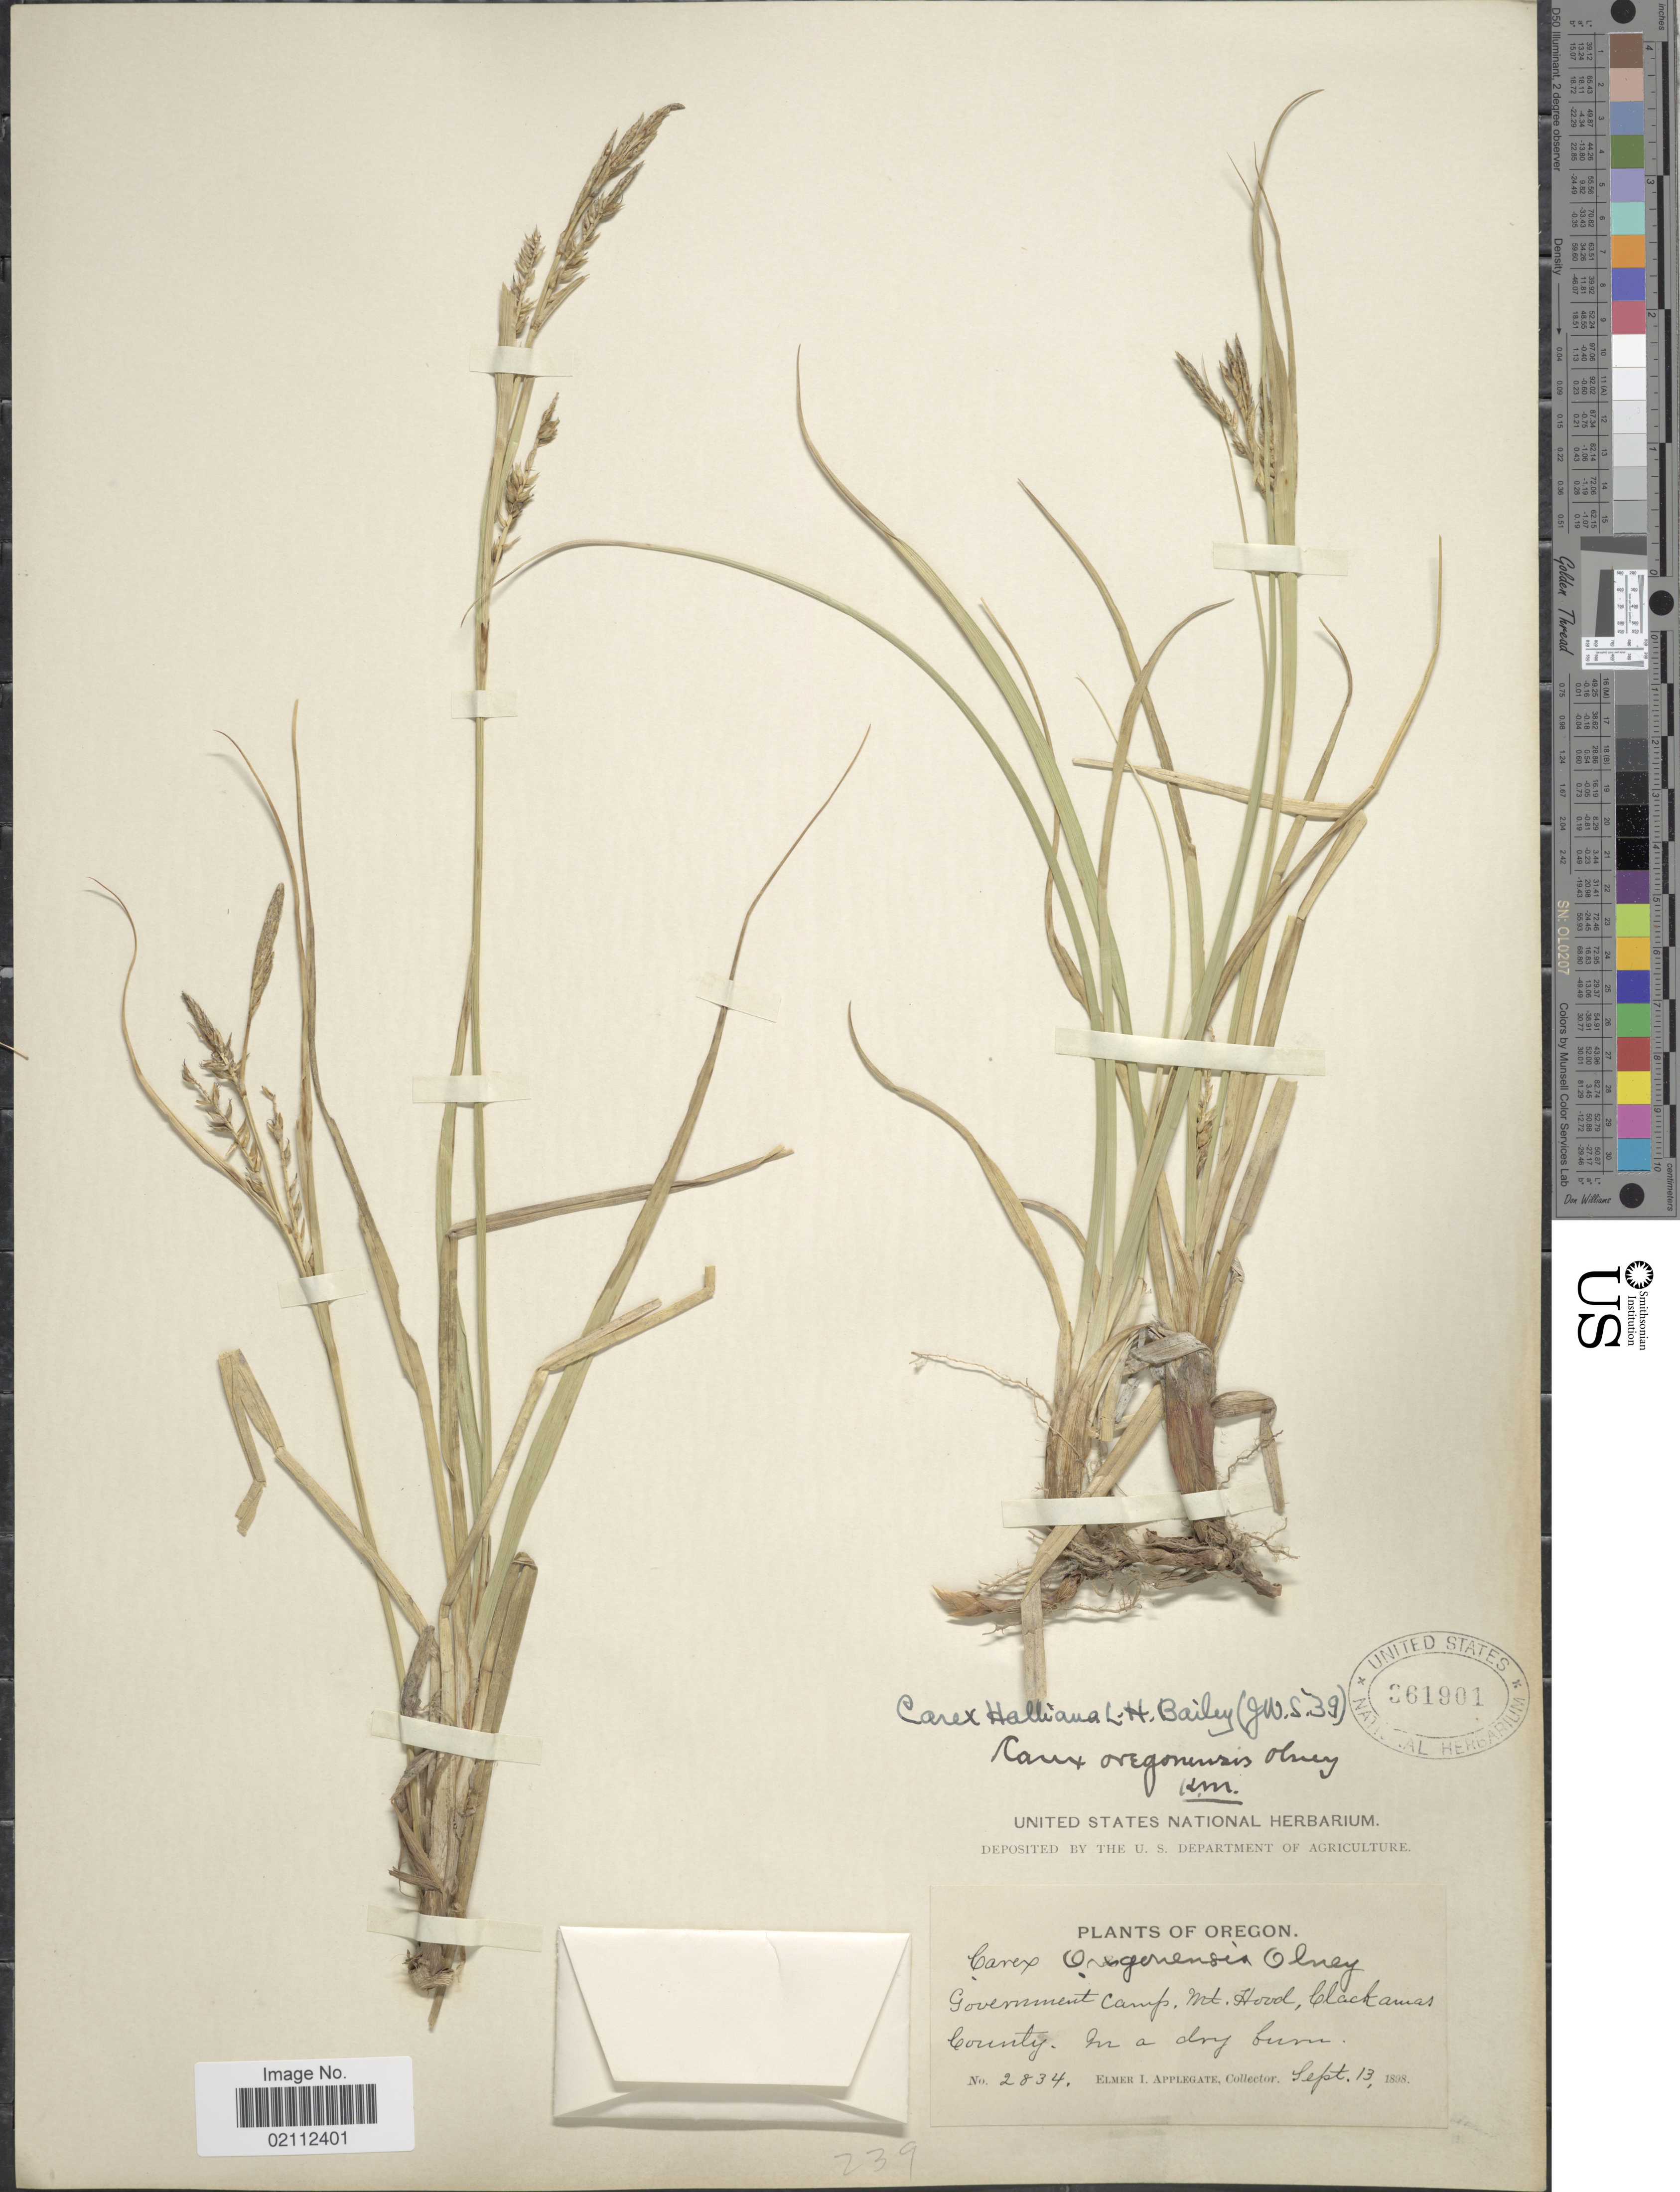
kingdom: Plantae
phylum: Tracheophyta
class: Liliopsida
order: Poales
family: Cyperaceae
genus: Carex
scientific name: Carex halliana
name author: L.H. Bailey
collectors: E. I. Applegate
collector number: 2834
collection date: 1898-09-13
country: United States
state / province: Oregon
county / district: Clackamas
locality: Government Camp, Mt. Hood, Clackamas County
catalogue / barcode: US 361901